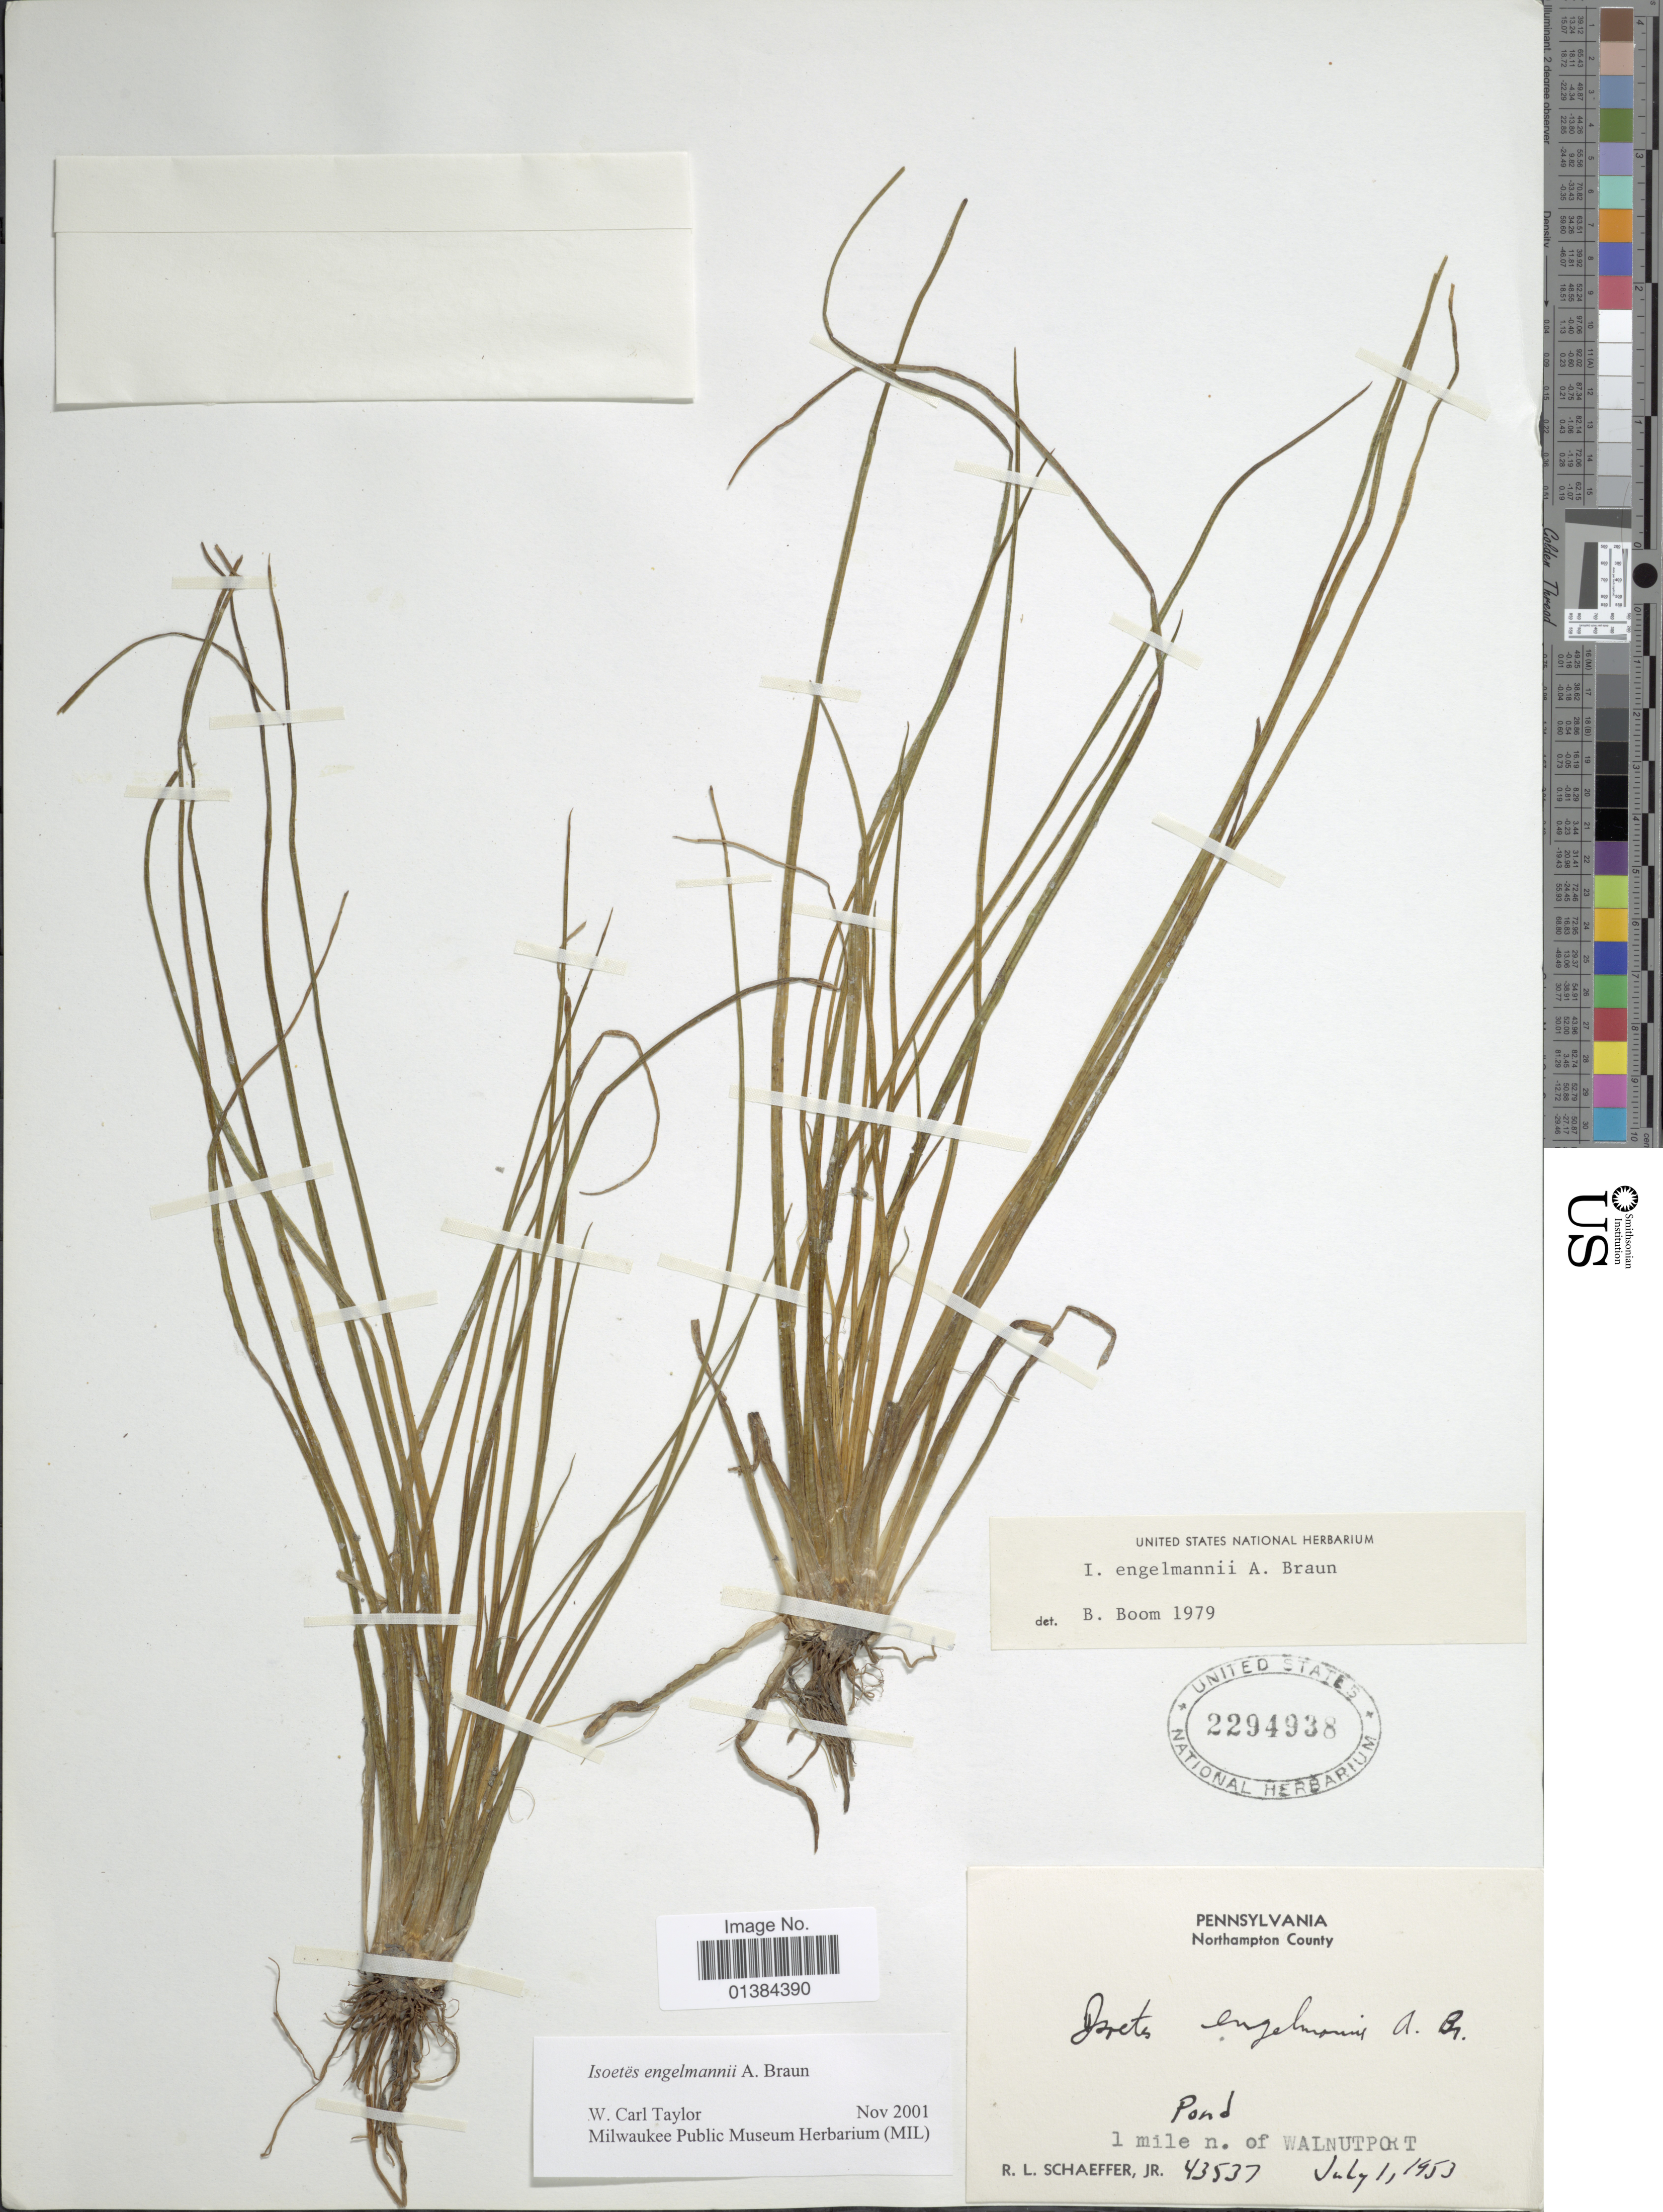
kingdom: Plantae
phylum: Tracheophyta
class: Lycopodiopsida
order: Isoetales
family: Isoetaceae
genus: Isoetes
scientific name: Isoetes engelmannii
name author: A. Braun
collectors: R. L. Schaeffer Jr.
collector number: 43537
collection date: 1953-07-01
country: United States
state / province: Pennsylvania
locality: Northampton County. Pond. 1 mile n. of Walnutport.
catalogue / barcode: US 2294938